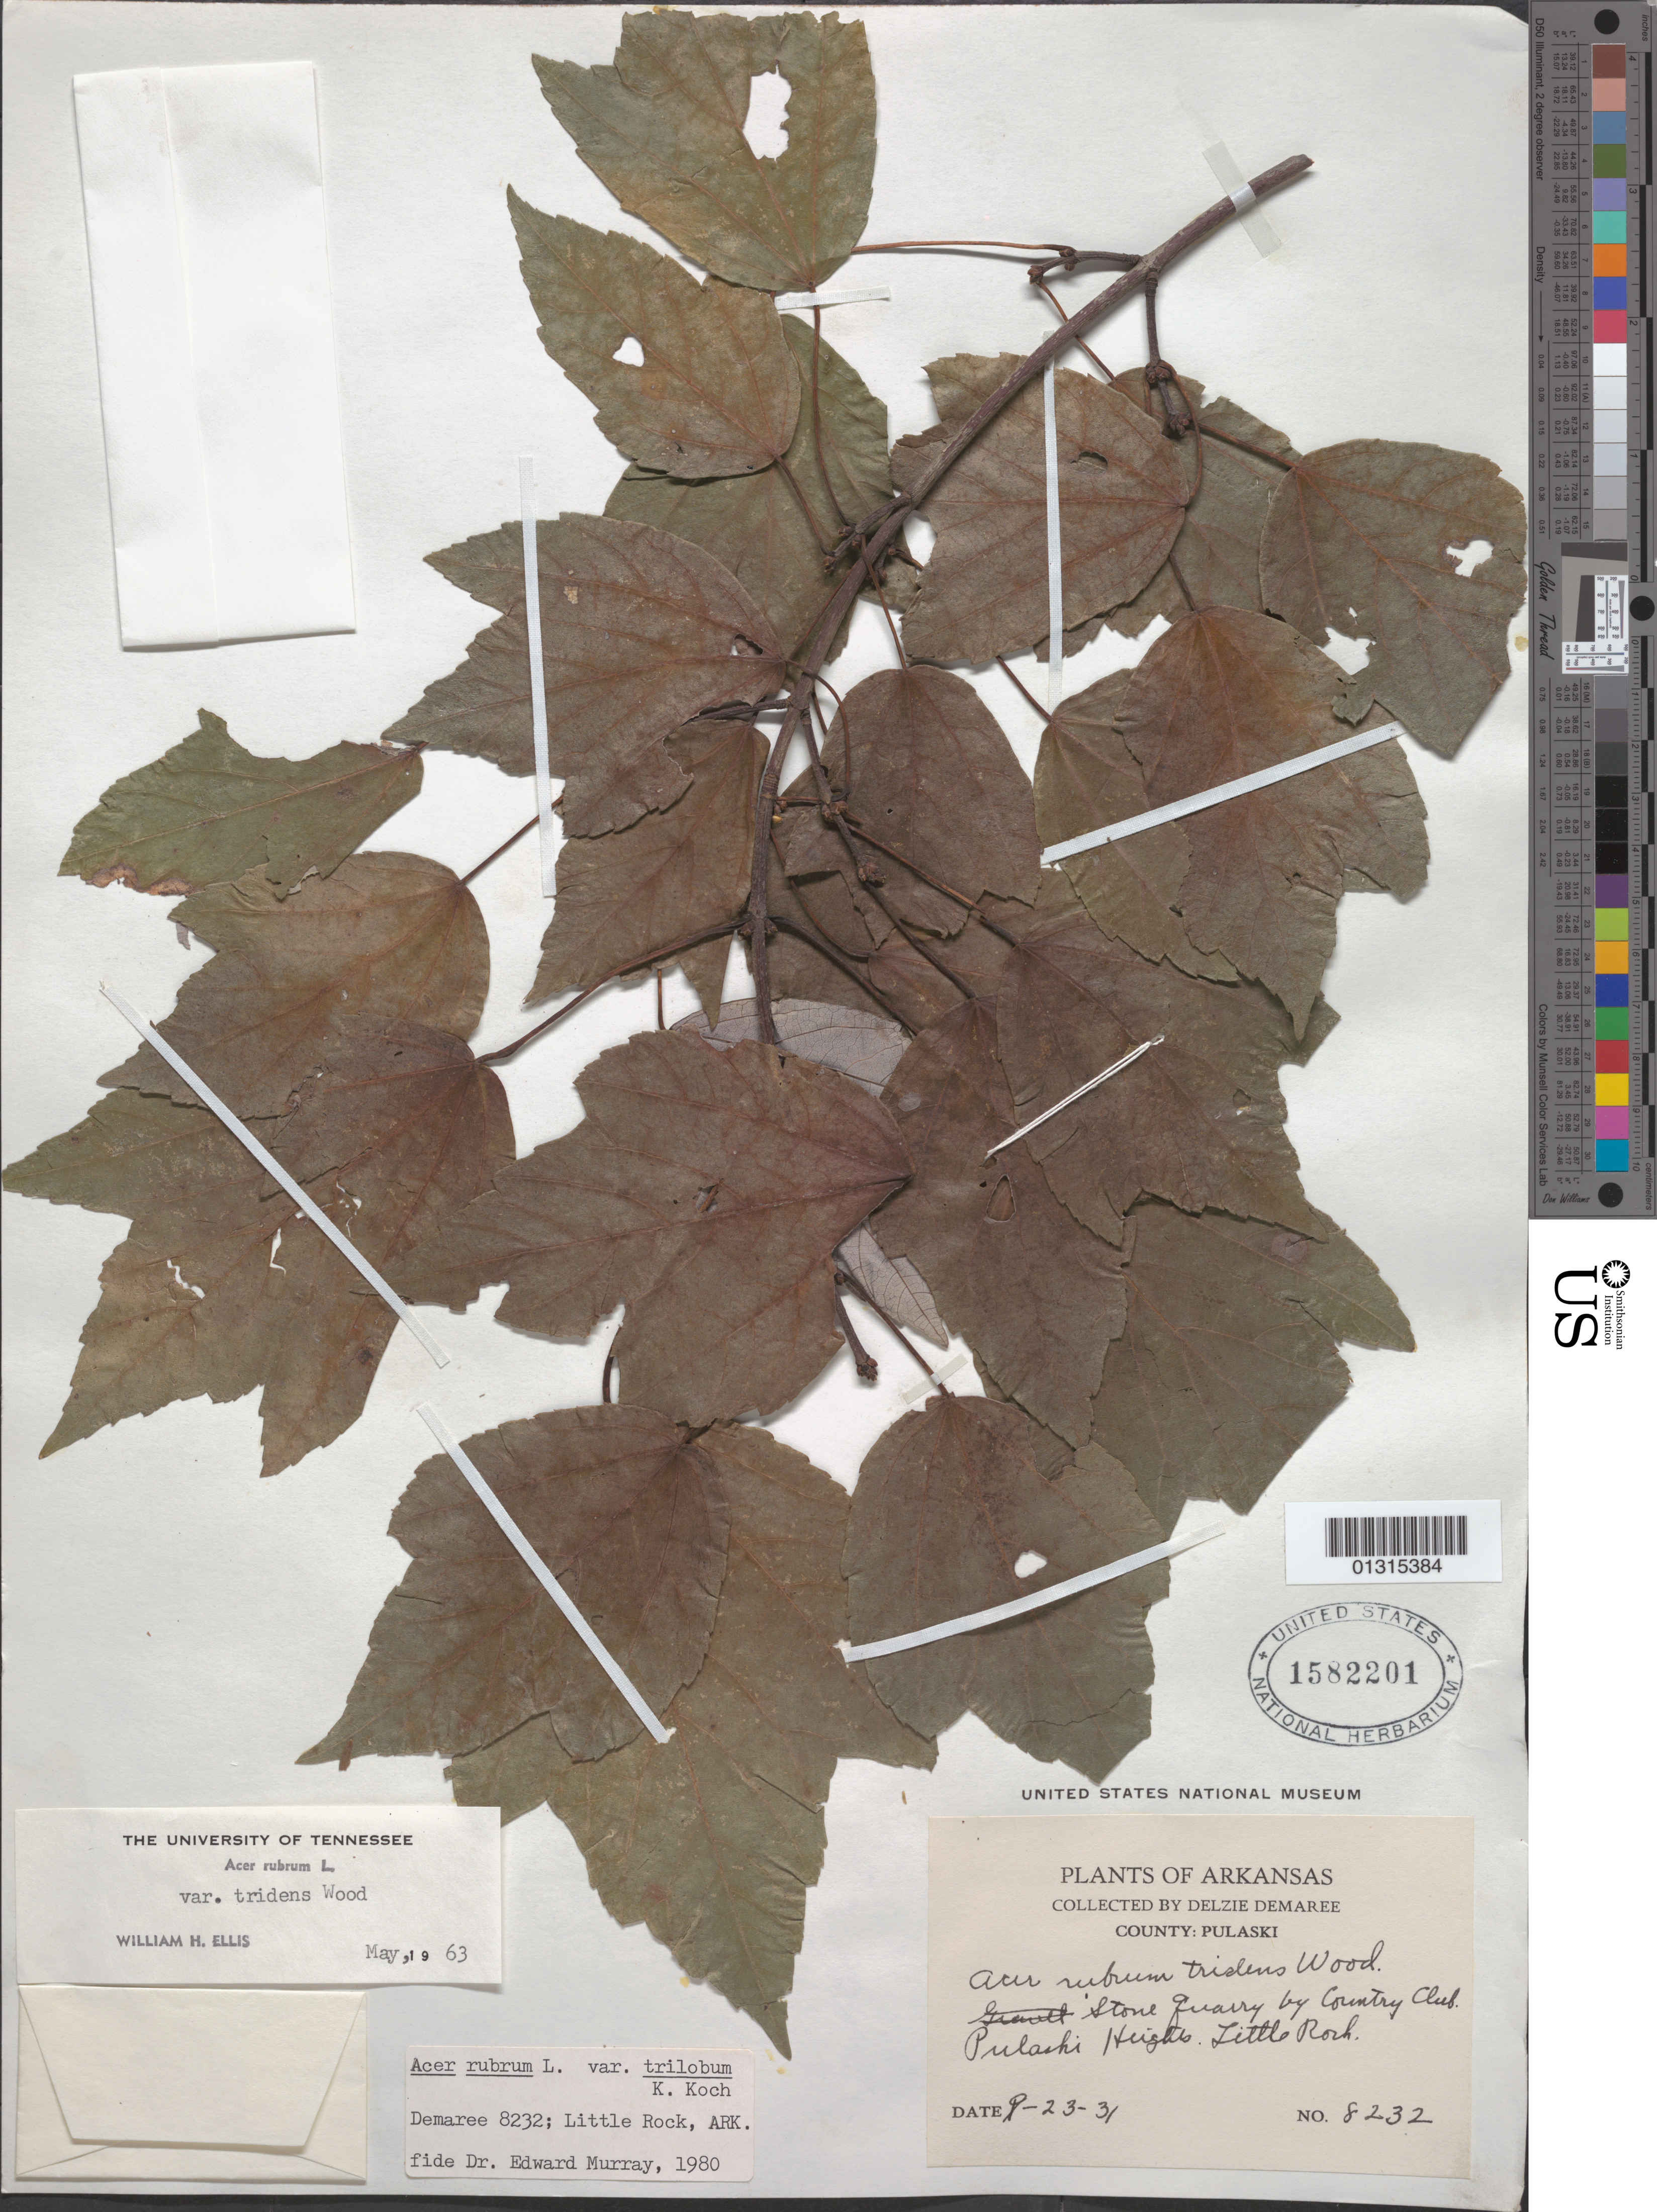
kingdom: Plantae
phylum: Tracheophyta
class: Magnoliopsida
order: Sapindales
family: Sapindaceae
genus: Acer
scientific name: Acer rubrum var. trilobum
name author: K. Koch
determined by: Murray, Edward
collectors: D. Demaree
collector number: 8232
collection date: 1931-09-23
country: United States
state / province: Arkansas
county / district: Pulaski County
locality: Pulaski County, Little Rock, Stone Quarry by Country Club, Pulaski Heights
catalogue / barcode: US 1582201